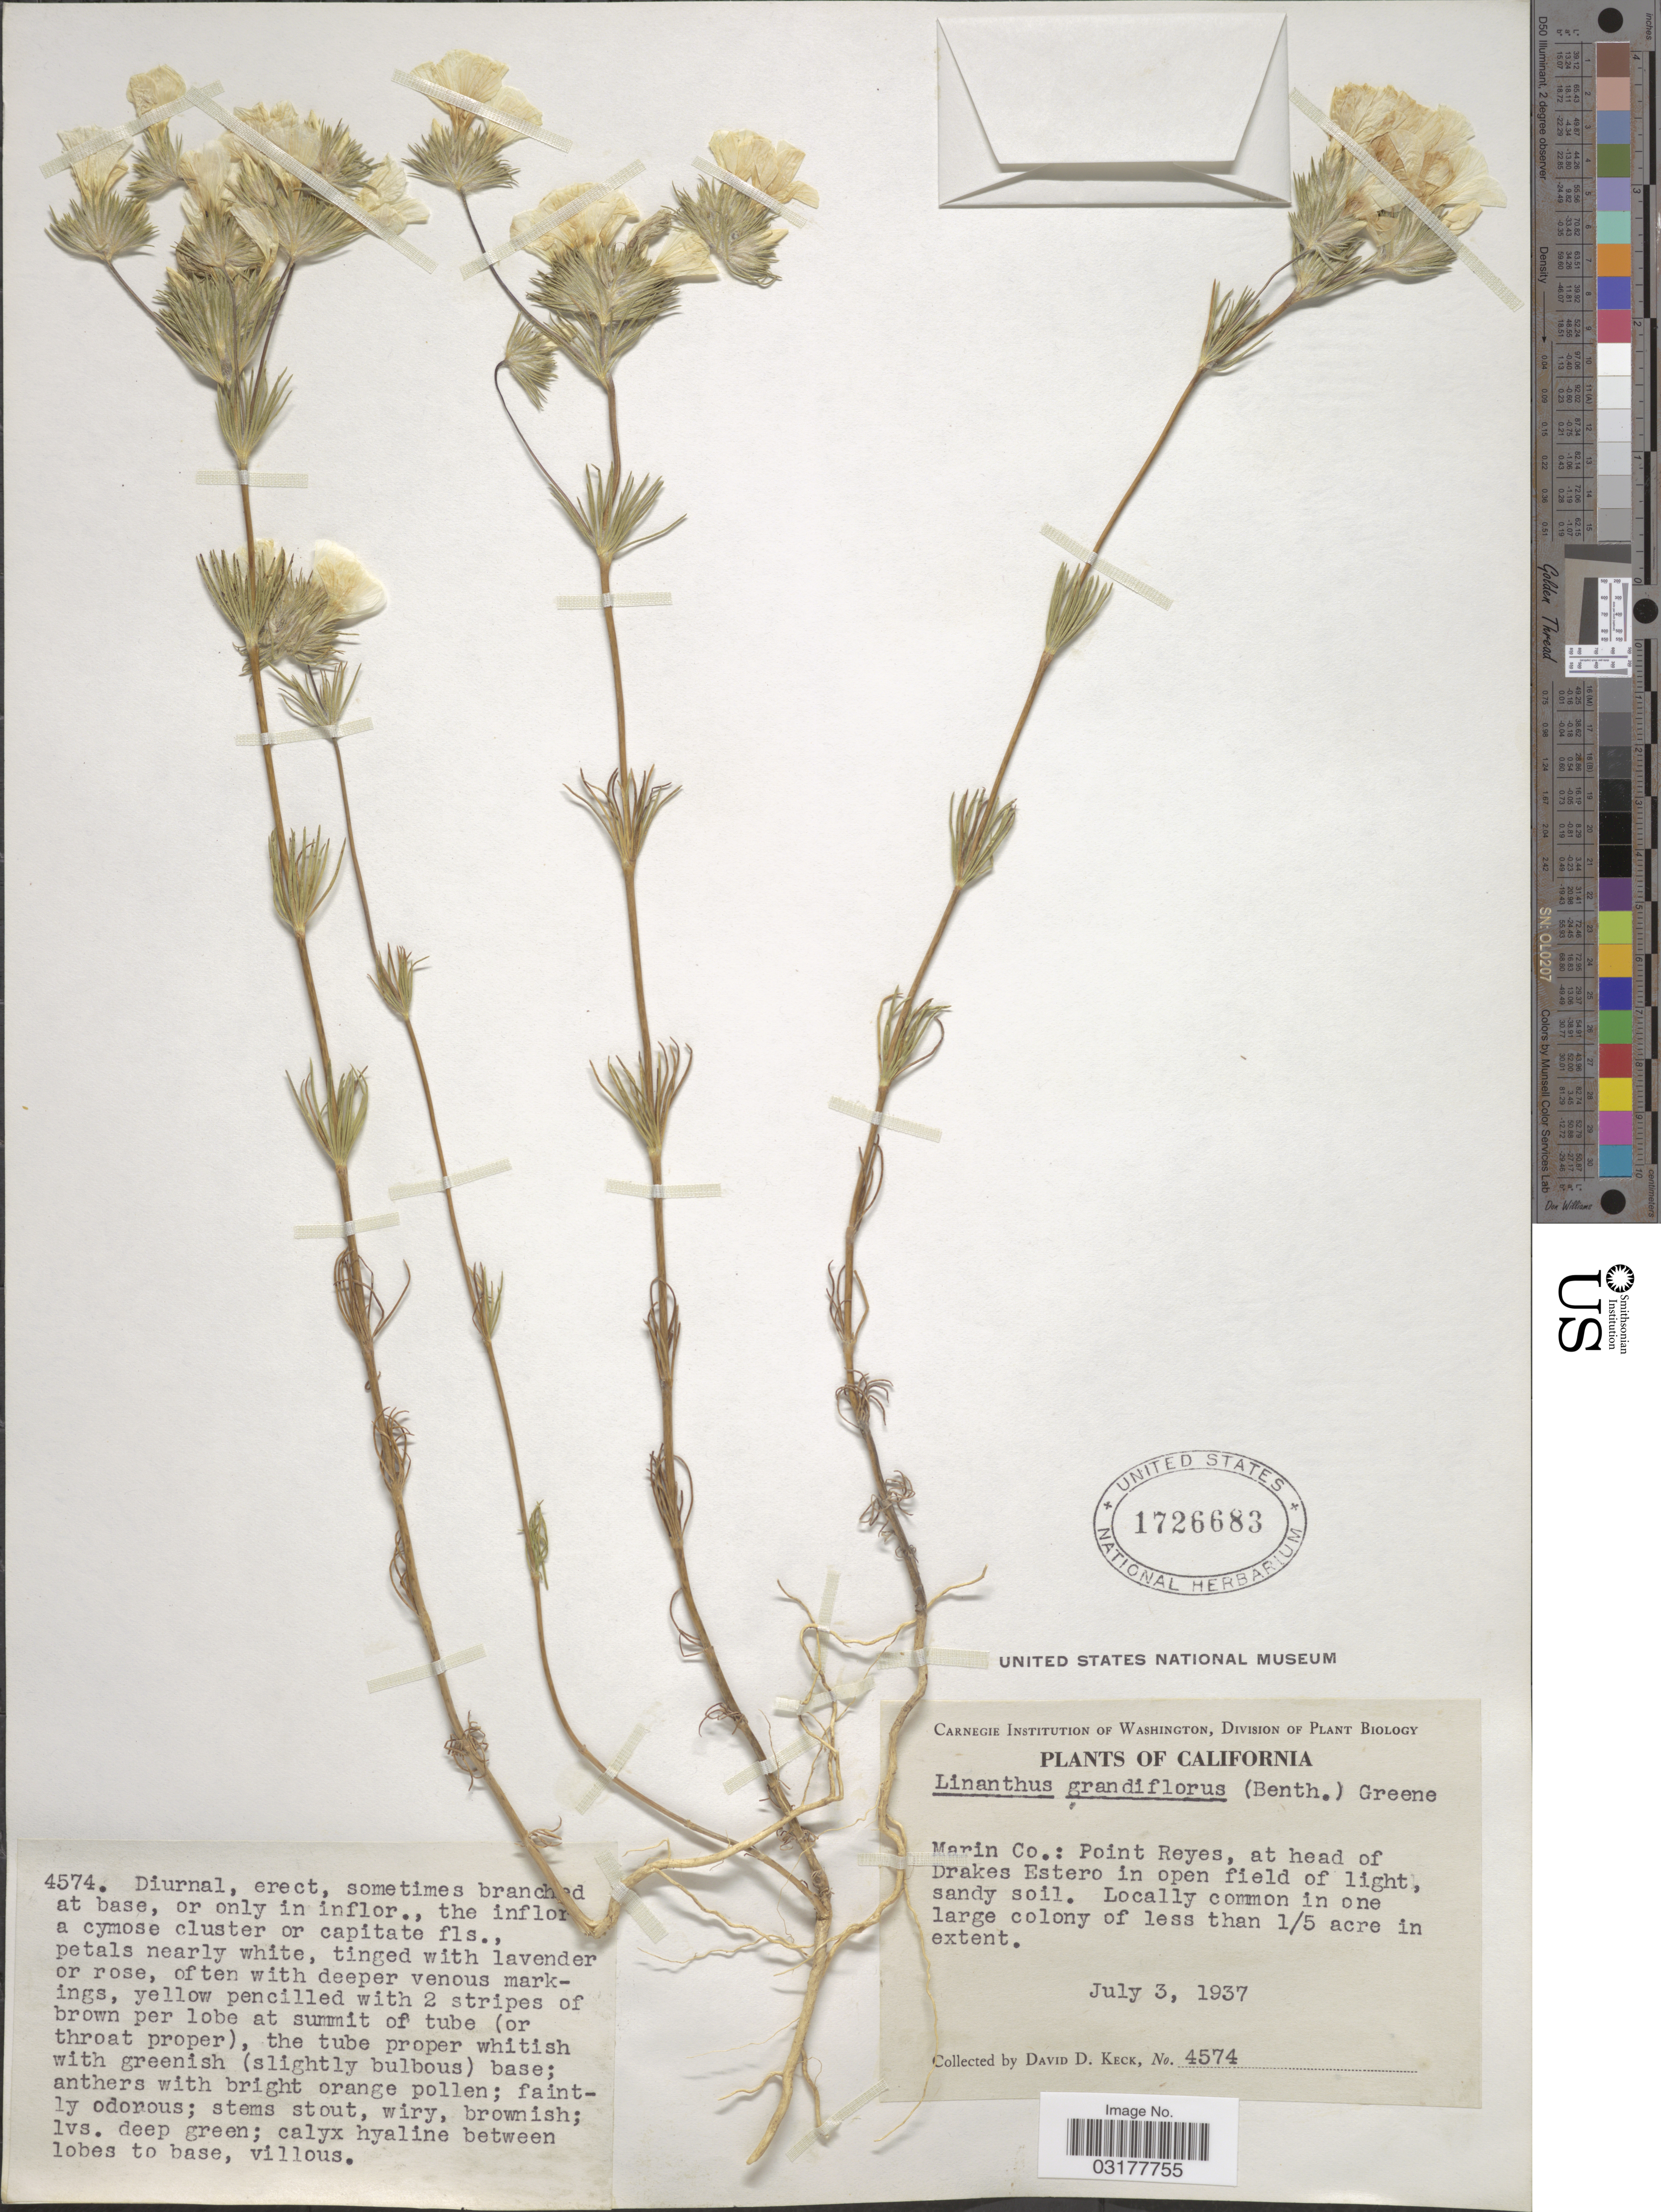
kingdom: Plantae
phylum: Tracheophyta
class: Magnoliopsida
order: Ericales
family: Polemoniaceae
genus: Leptosiphon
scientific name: Leptosiphon grandiflorus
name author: Benth.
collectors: D. D. Keck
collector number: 4574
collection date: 1937-07-03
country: United States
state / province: California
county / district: Marin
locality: Marin Co: Point Reyes, at head of Drakes Estero.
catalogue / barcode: US 1726683